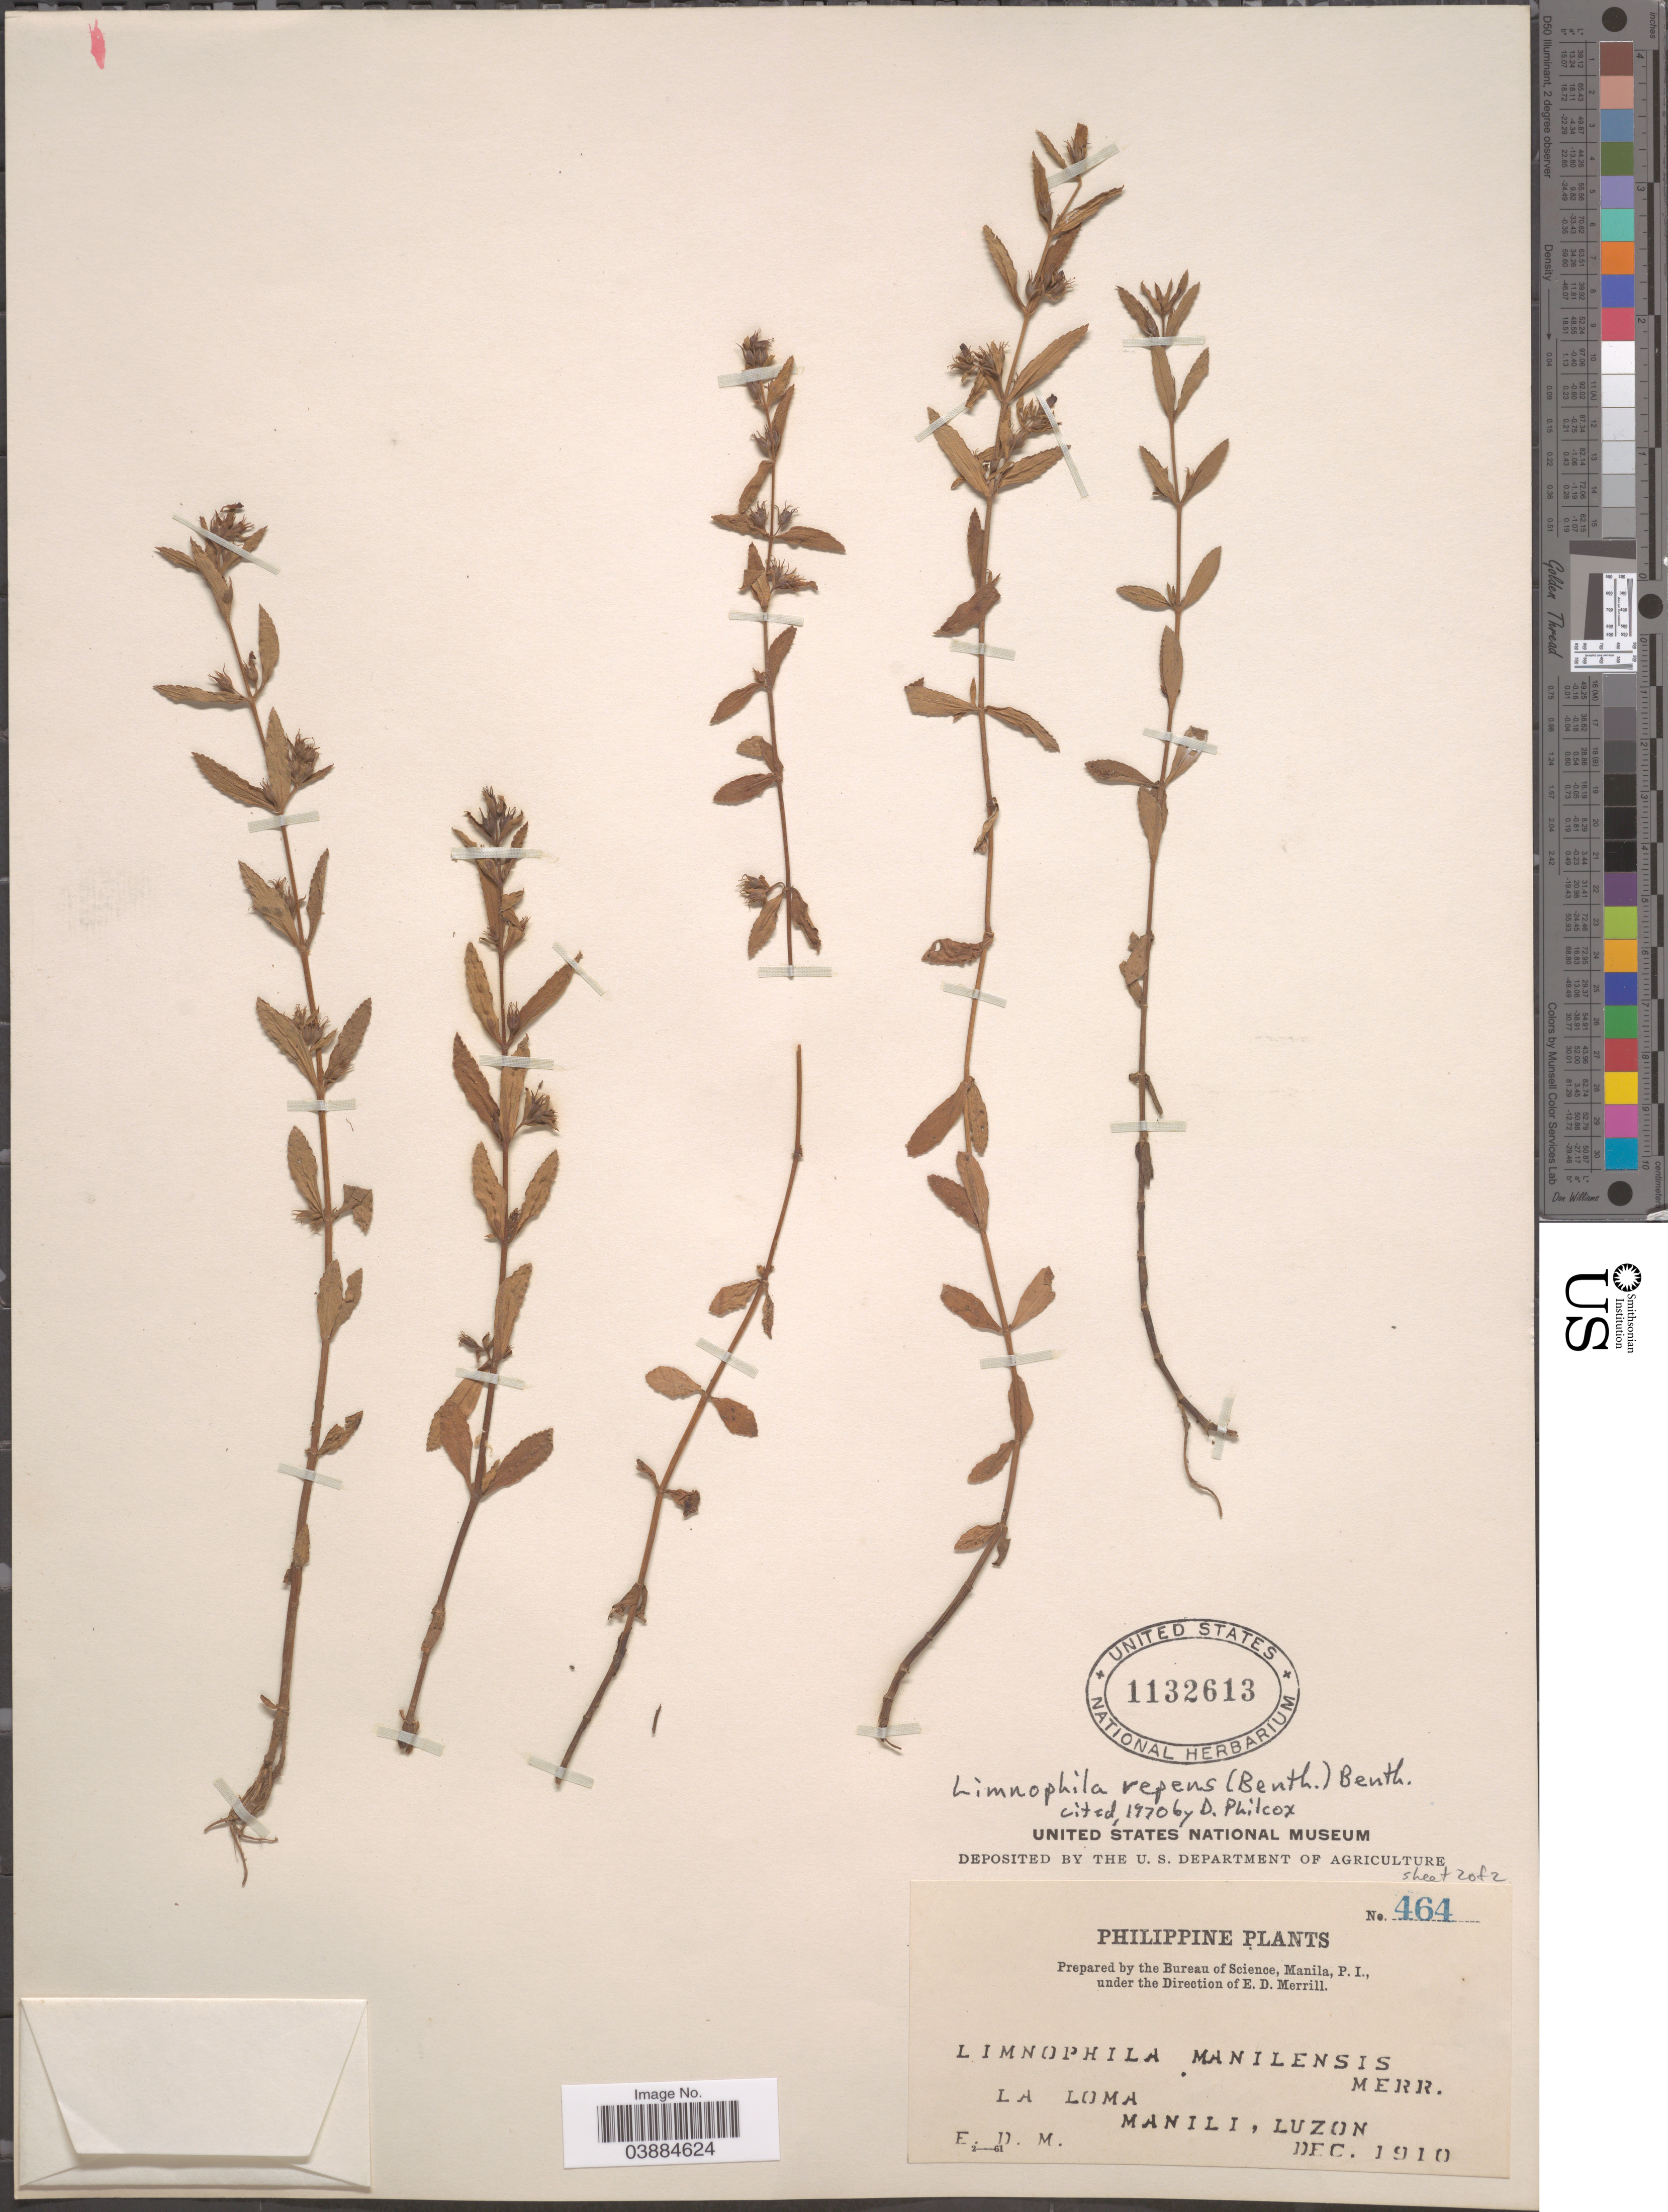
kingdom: Plantae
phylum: Tracheophyta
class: Magnoliopsida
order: Lamiales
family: Plantaginaceae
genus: Limnophila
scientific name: Limnophila repens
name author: (Benth.) Benth.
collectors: E. D. Merrill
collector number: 464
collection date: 1910-12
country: Philippines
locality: La Loma. Manili, Luzon.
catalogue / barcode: US 1132613